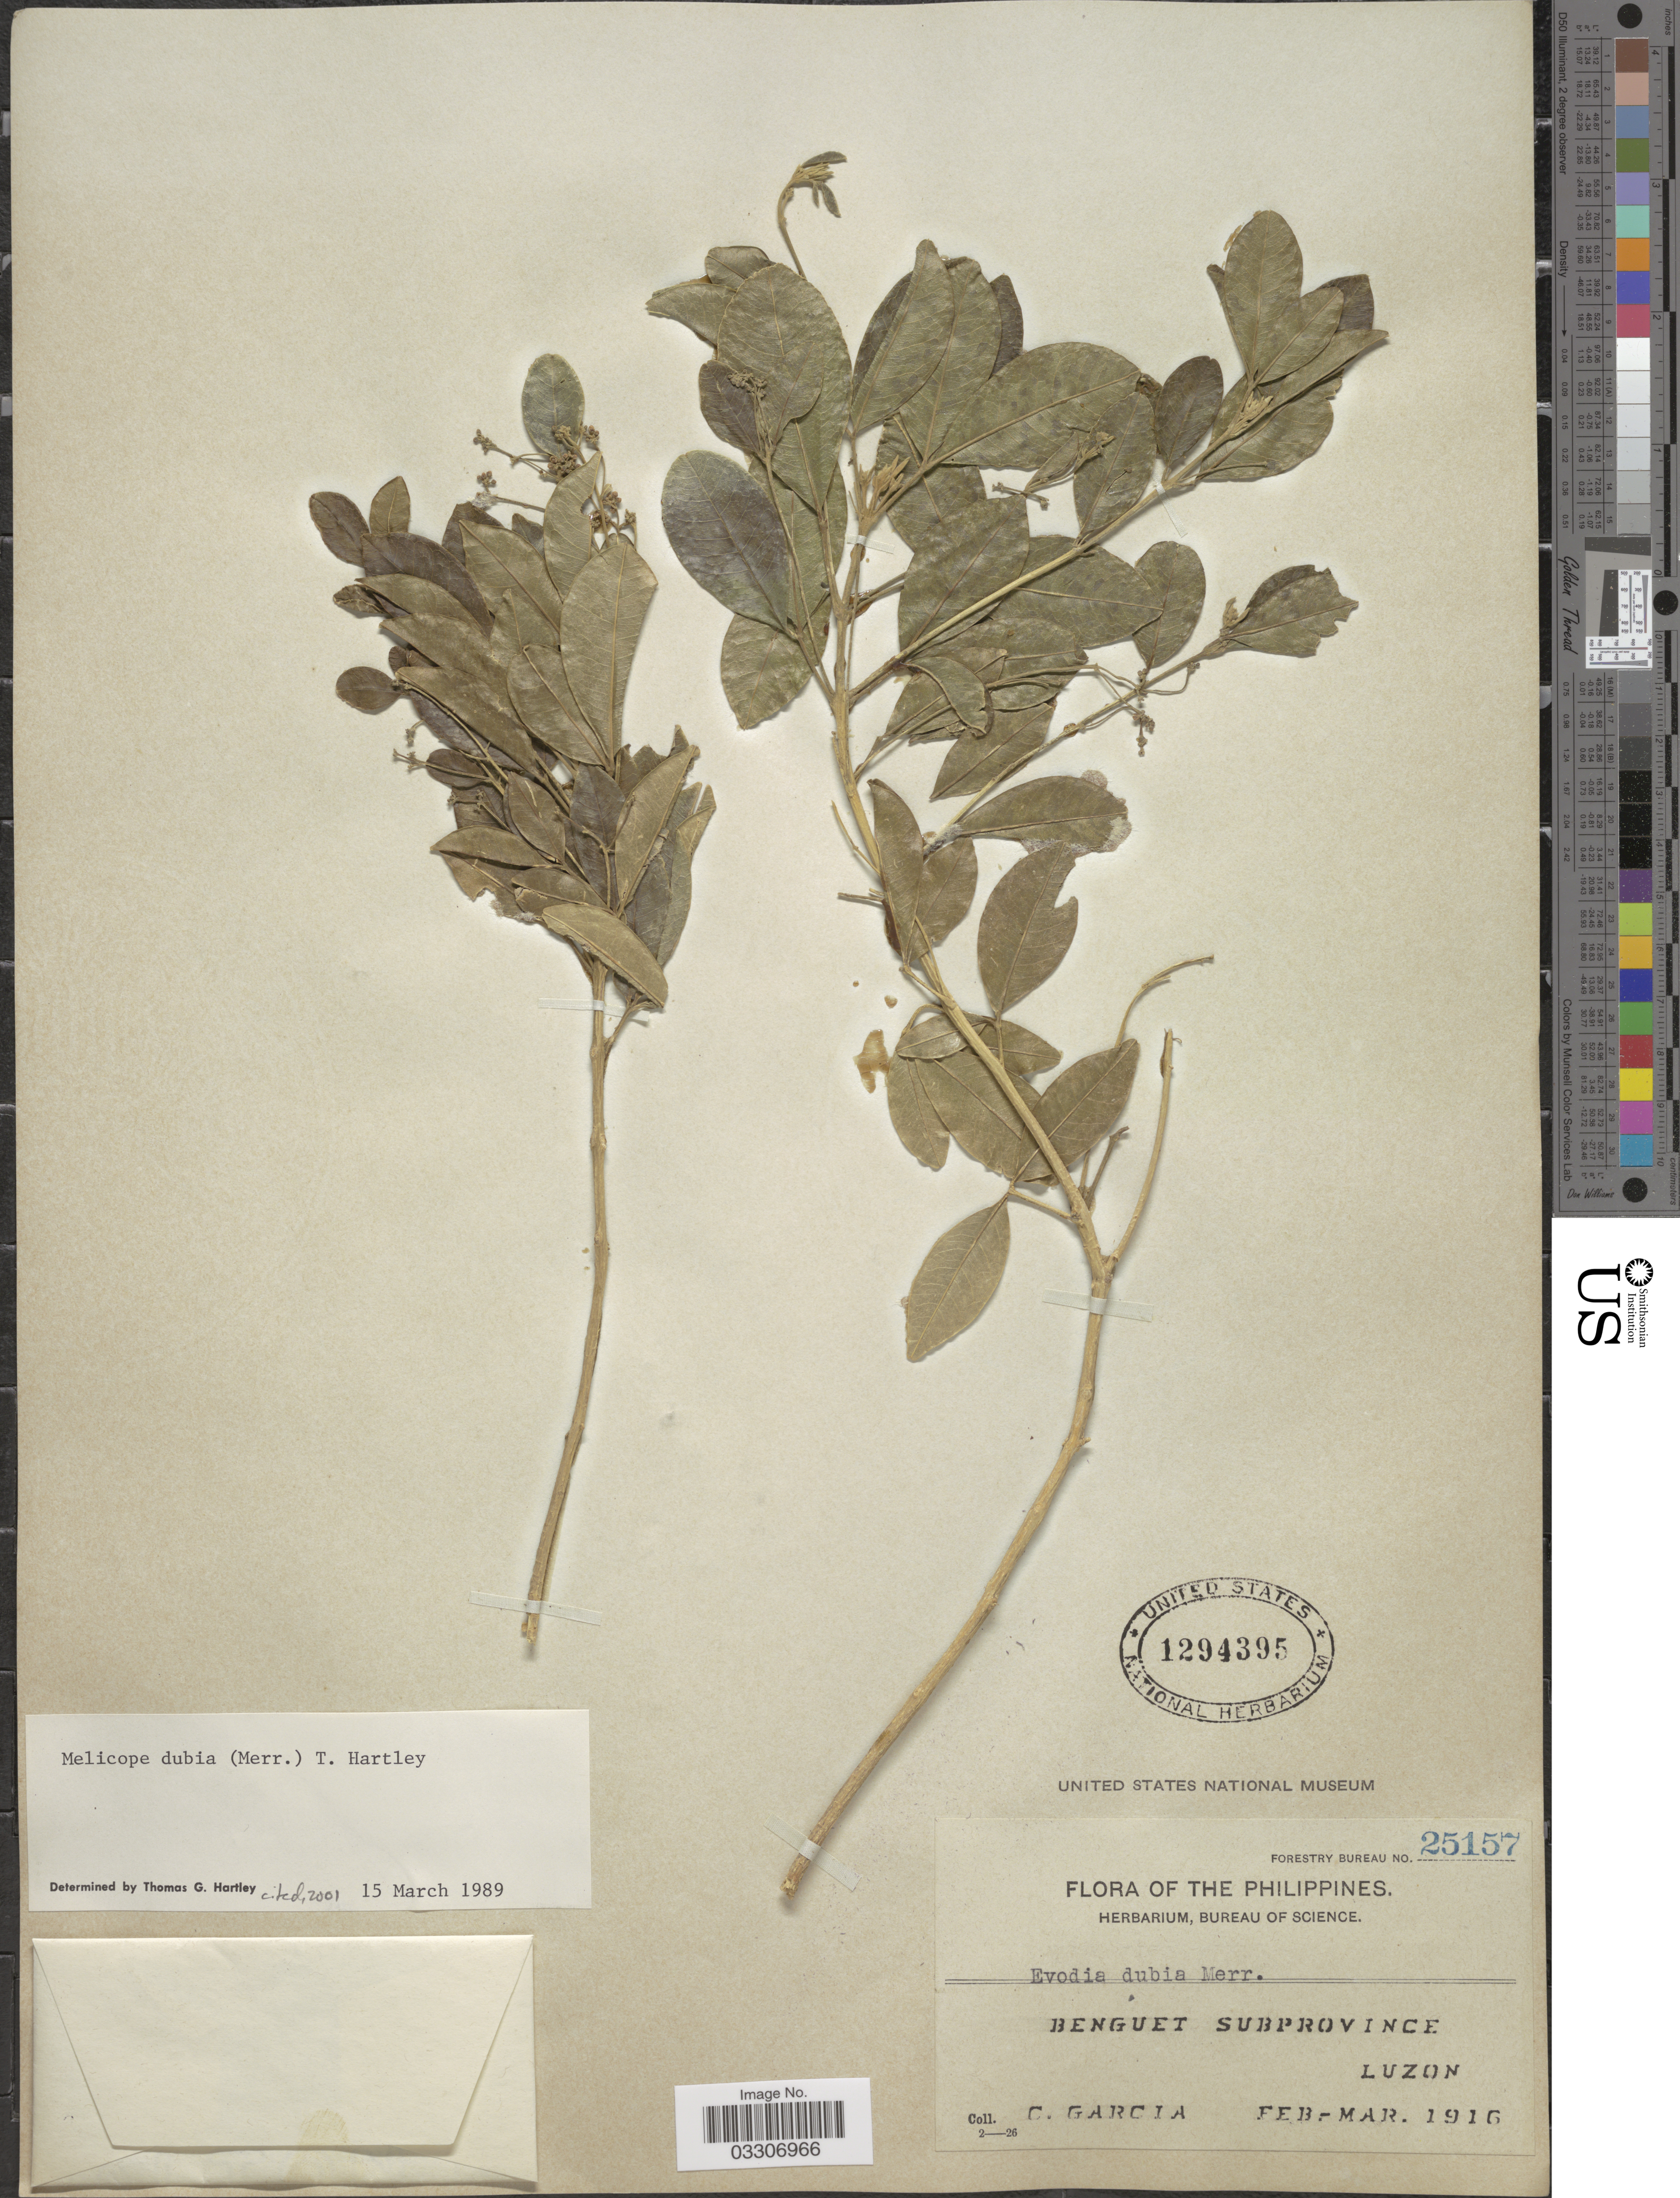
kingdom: Plantae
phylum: Tracheophyta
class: Magnoliopsida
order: Sapindales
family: Rutaceae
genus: Melicope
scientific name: Melicope dubia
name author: (Merr.) T.G. Hartley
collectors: C. Garcia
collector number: Forestry Bureau 25157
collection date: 1916-02/1916-03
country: Philippines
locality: Benguet Subprovince, Luzon.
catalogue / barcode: US 1294395